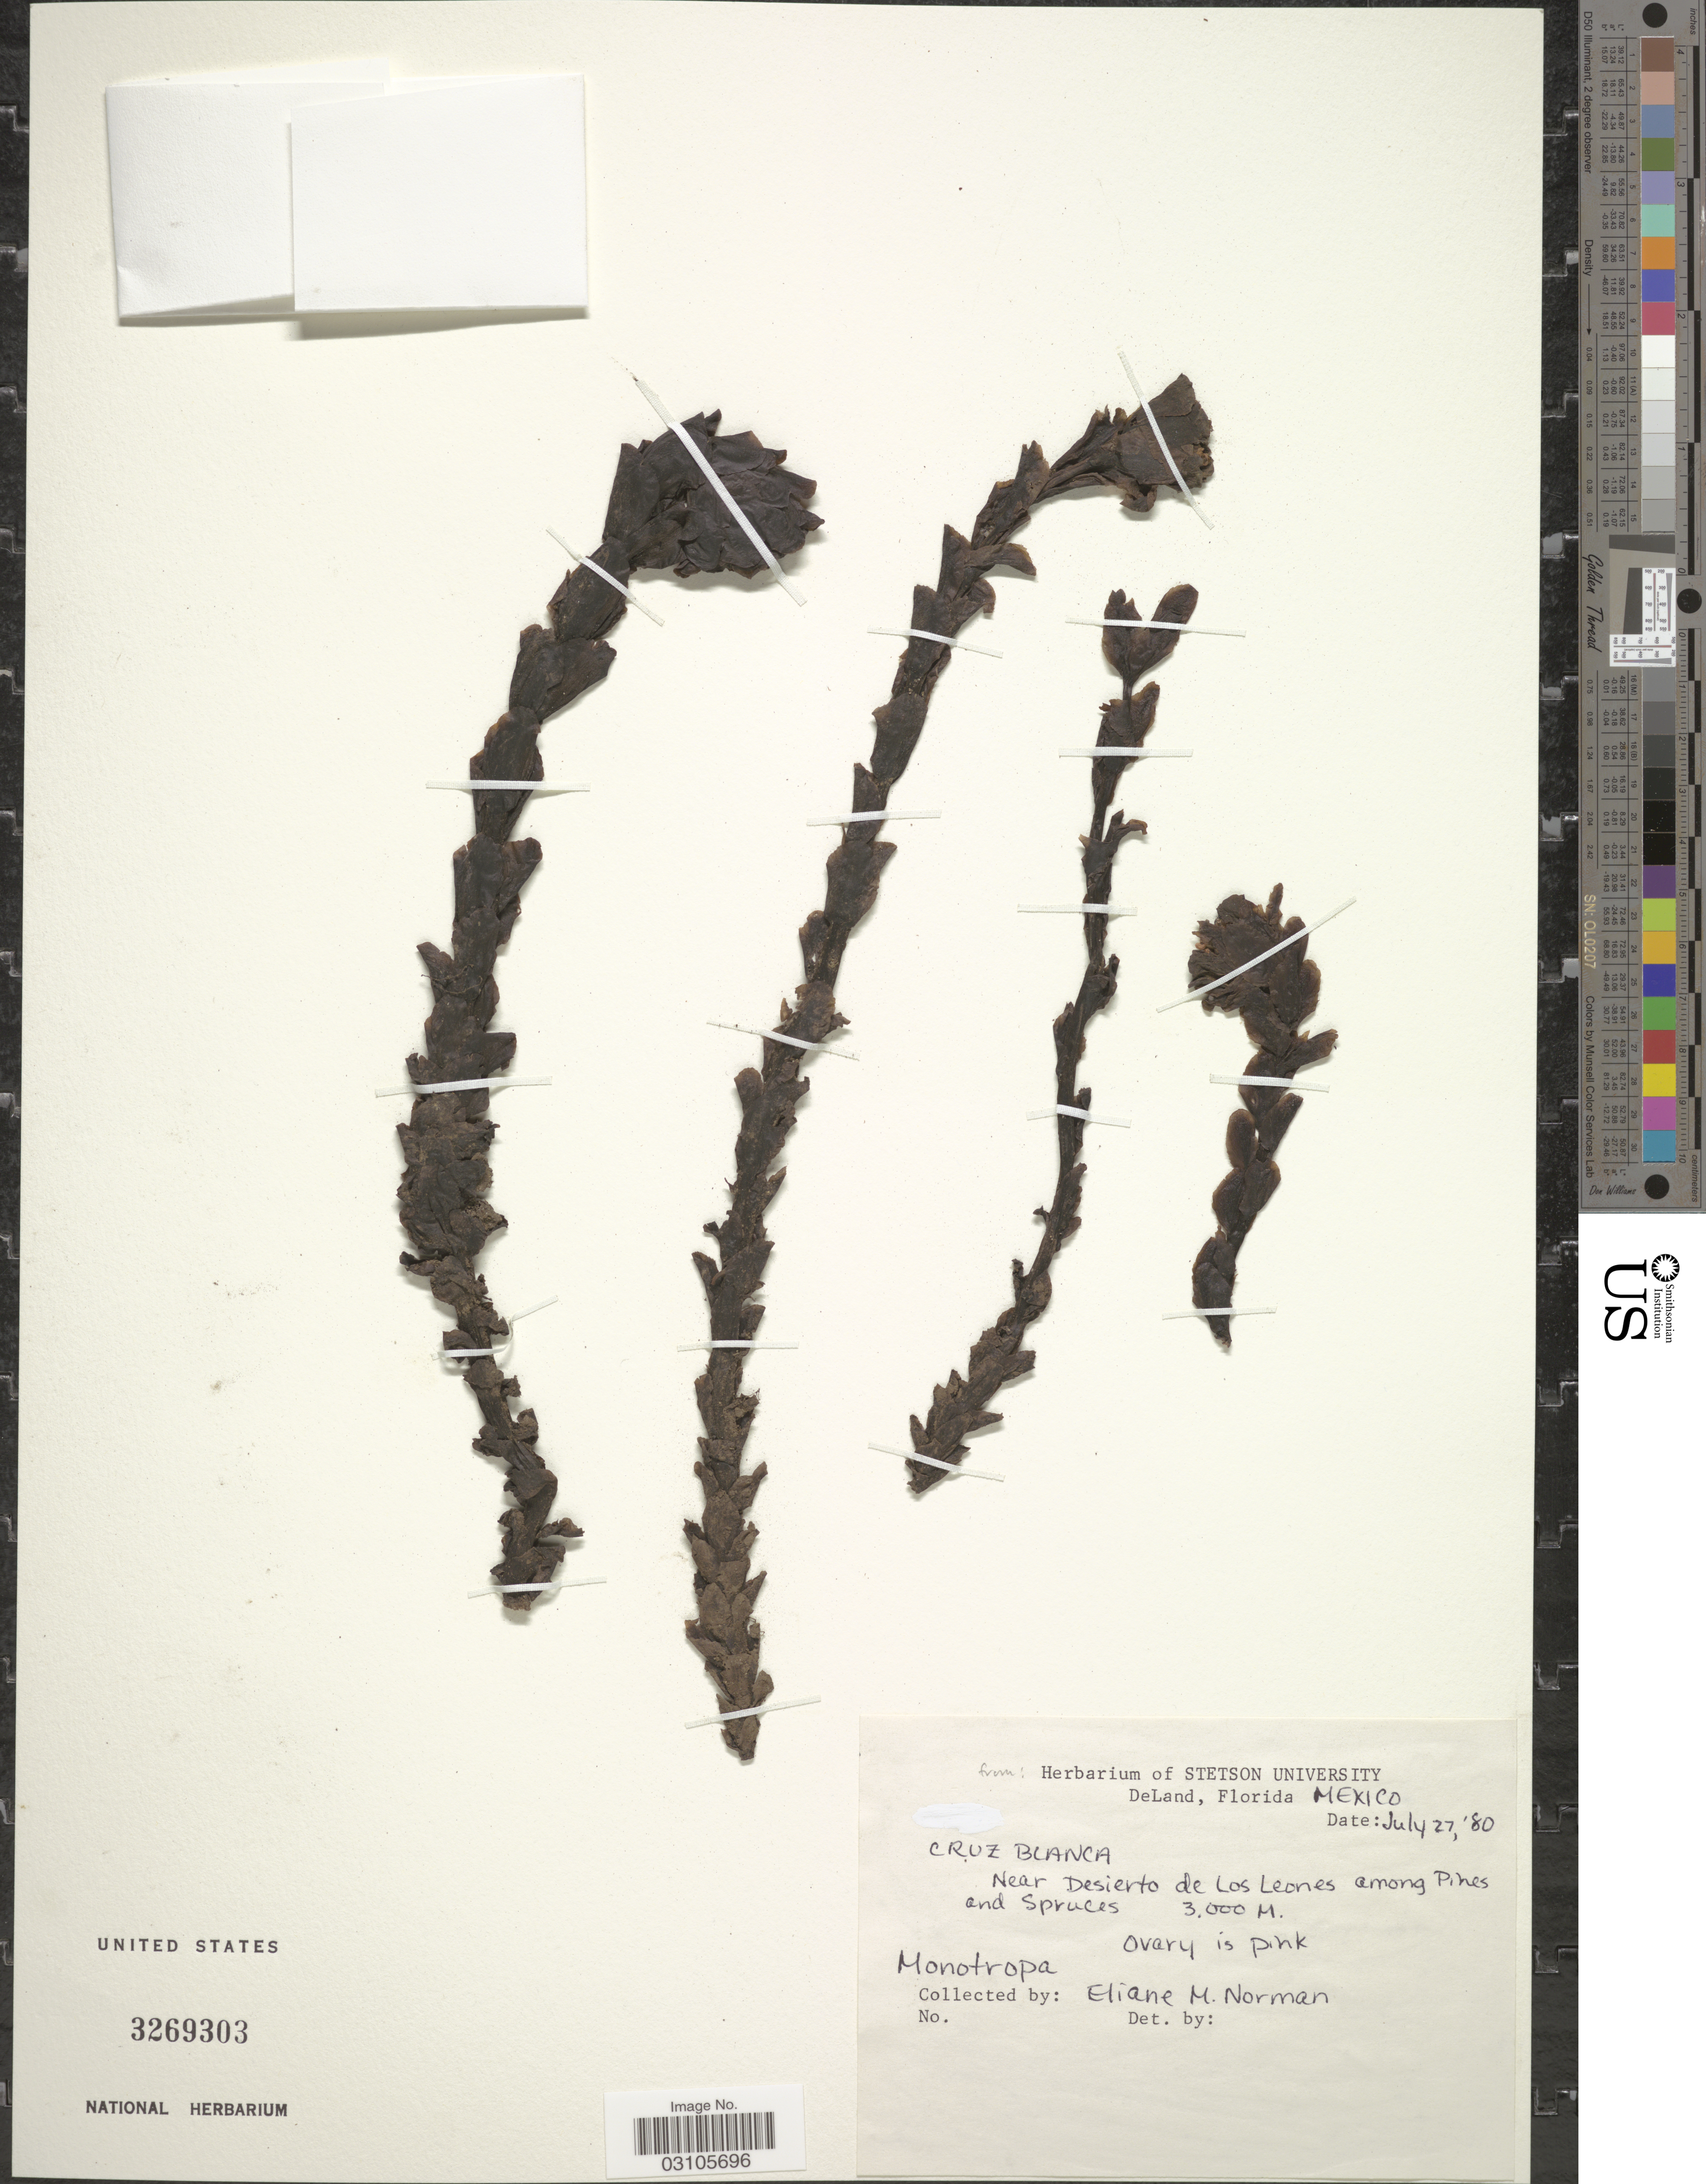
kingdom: Plantae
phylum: Tracheophyta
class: Magnoliopsida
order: Ericales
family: Ericaceae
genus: Monotropa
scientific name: Monotropa uniflora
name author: L.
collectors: E. Norman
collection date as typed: Transcribed d/m/y: 27/7/80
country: Mexico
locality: Cruz Blanca, near Desierto de Los Leones.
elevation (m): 3000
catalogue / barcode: US 3269303